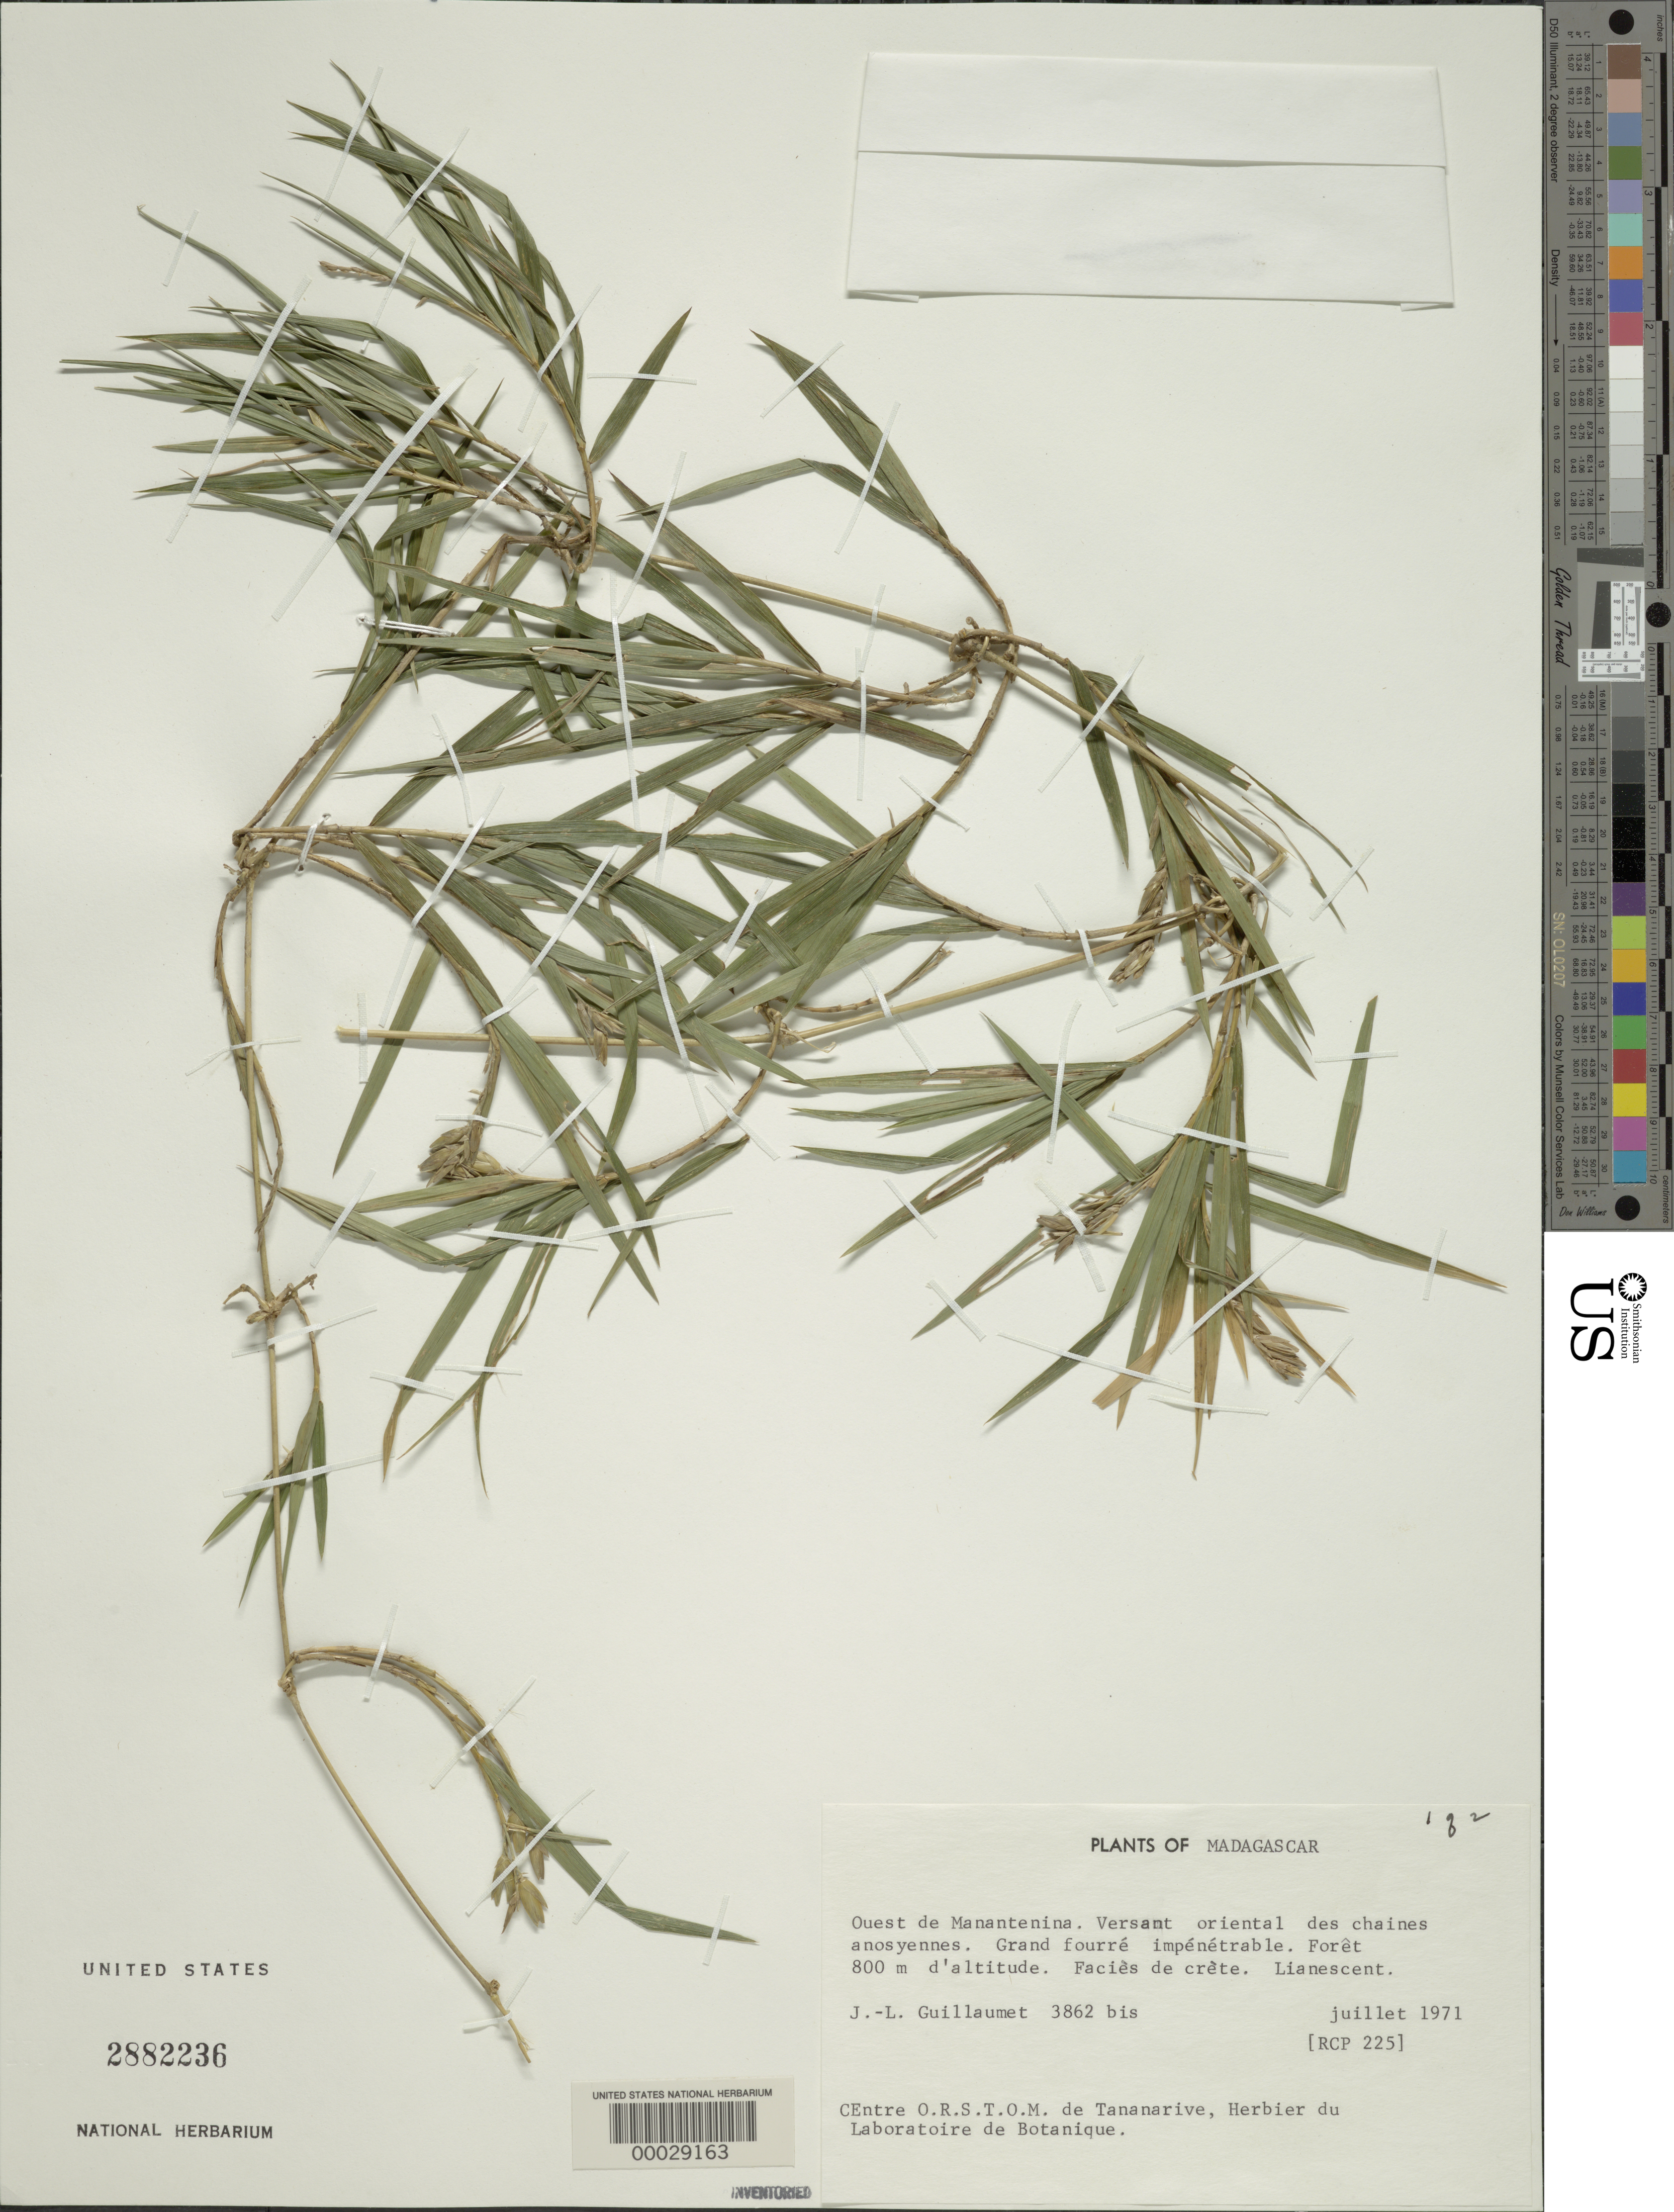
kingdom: Plantae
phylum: Tracheophyta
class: Liliopsida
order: Poales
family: Poaceae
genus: Nastus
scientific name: Nastus sp.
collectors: J. Guillaumet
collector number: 3862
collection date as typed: Jul 1971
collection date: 1971-07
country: Madagascar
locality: Manantenina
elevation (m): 800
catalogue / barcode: US 2882236